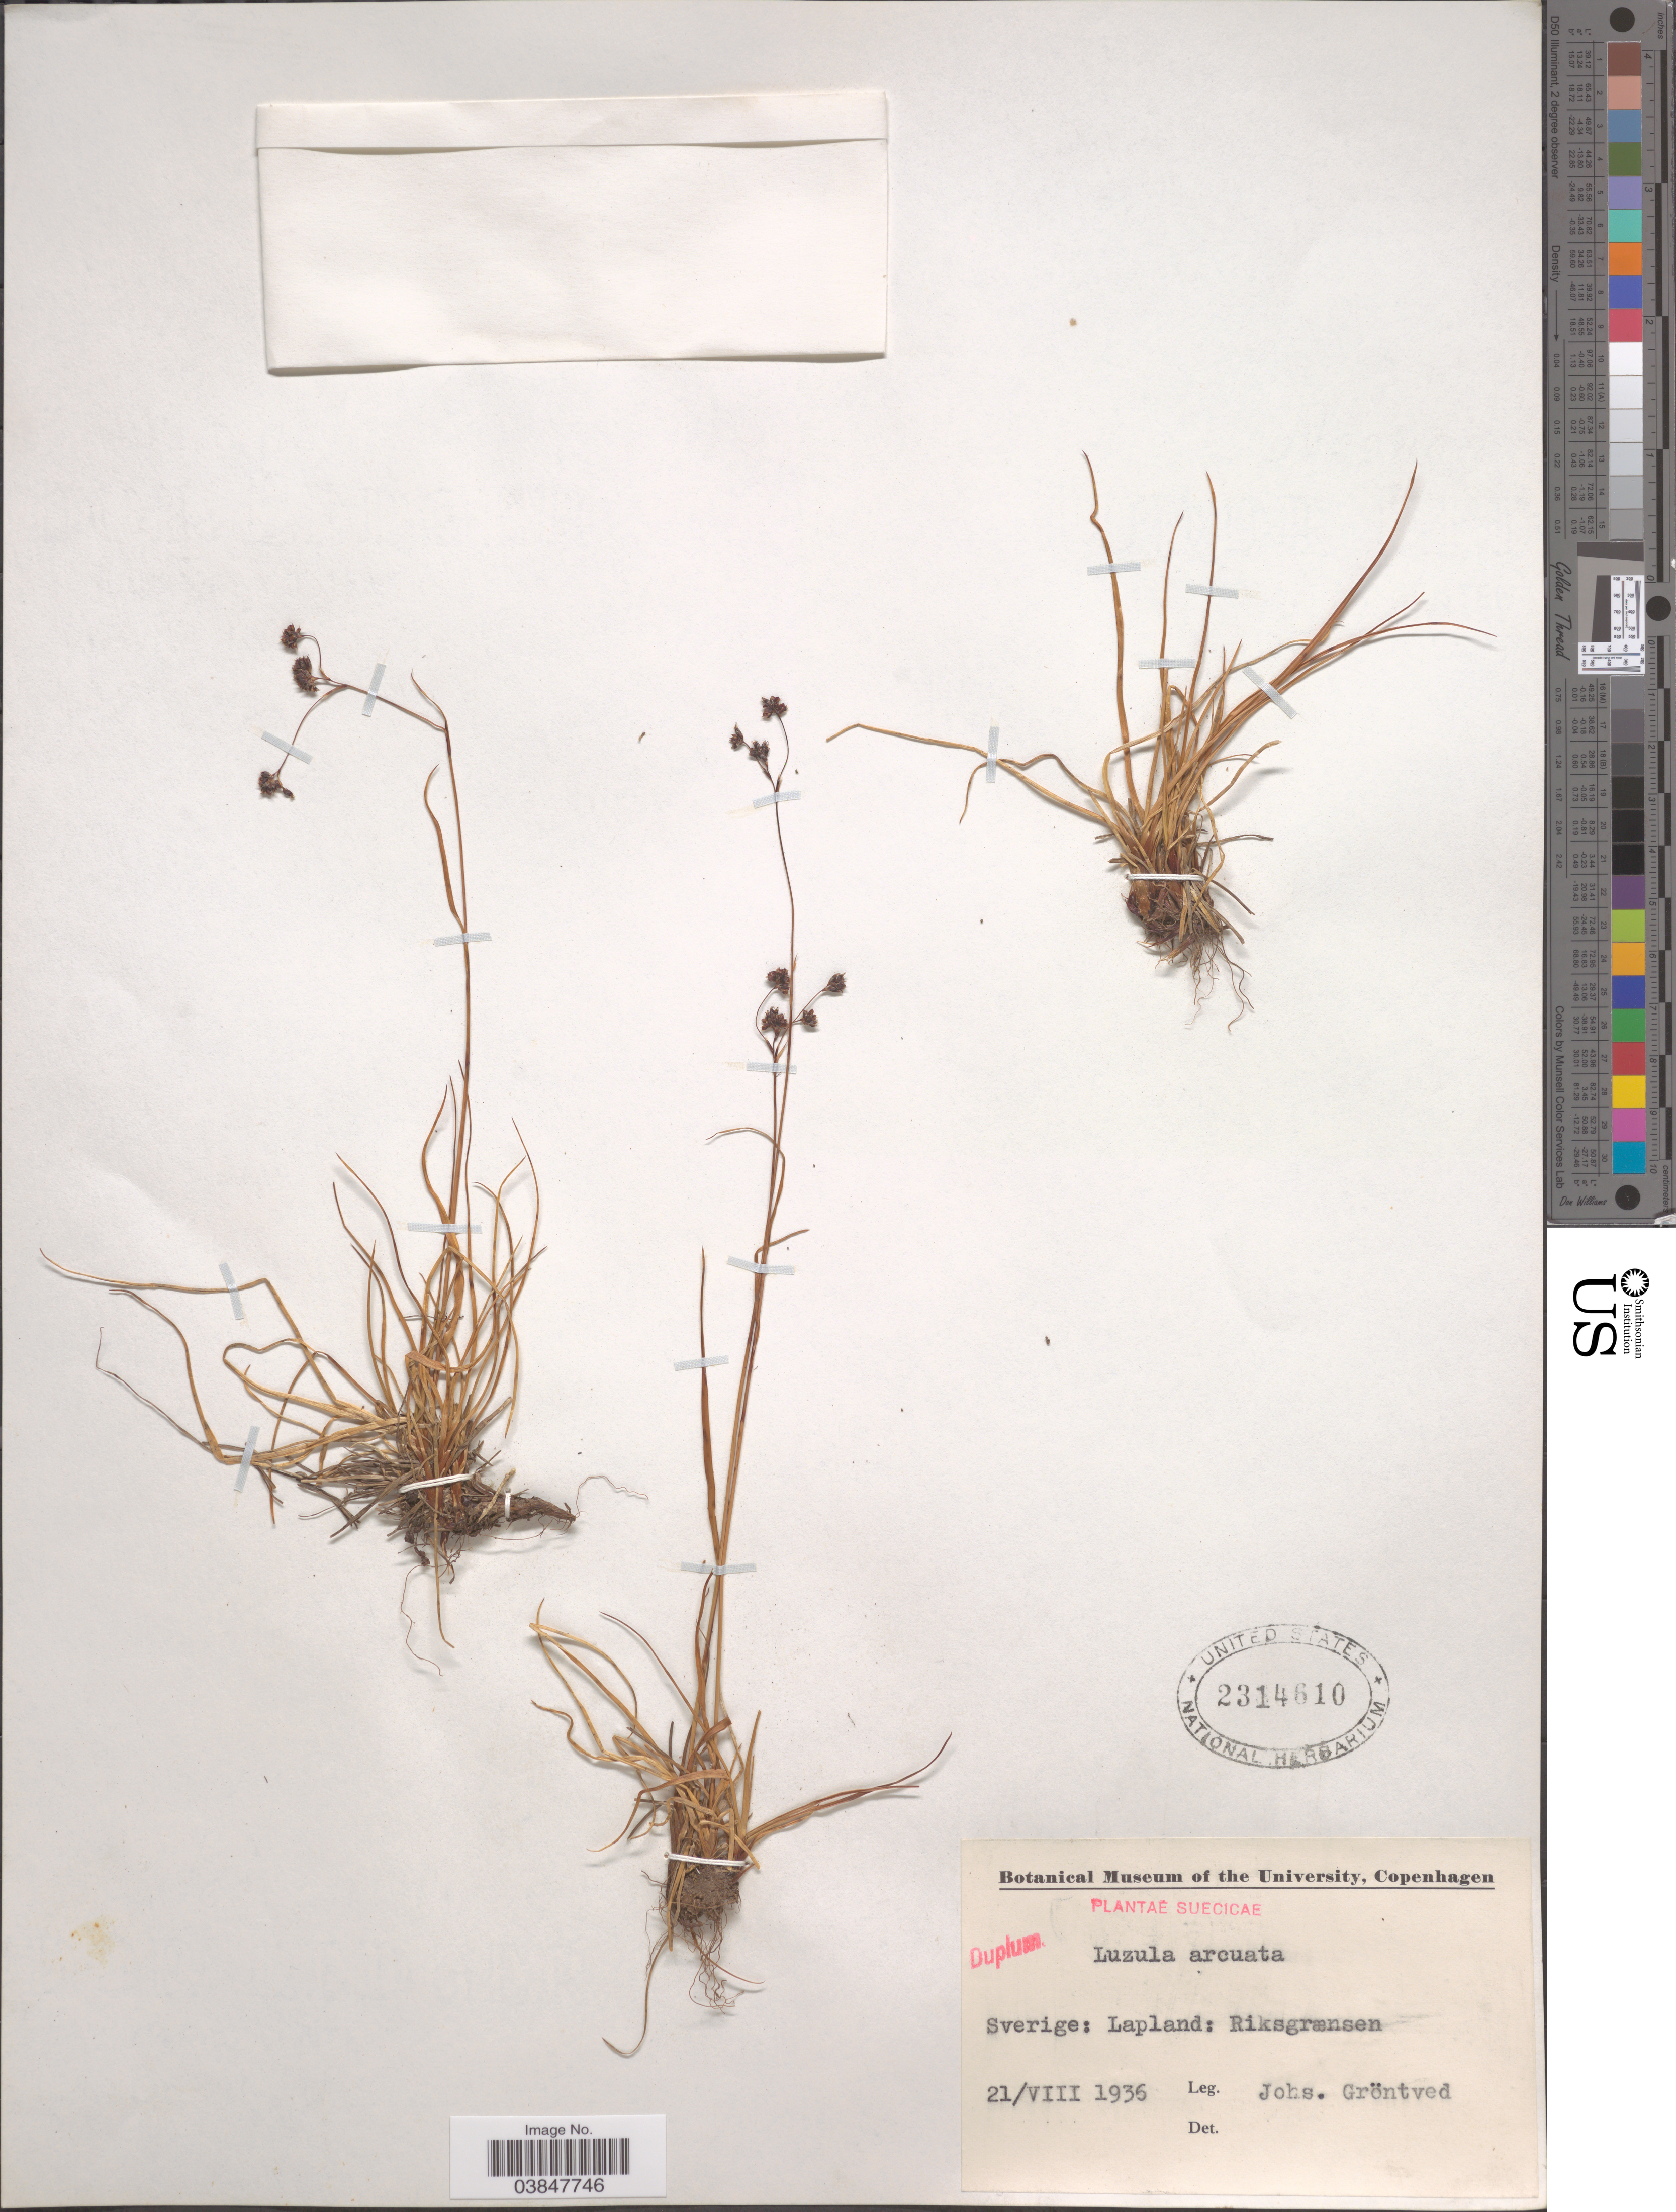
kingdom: Plantae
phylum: Tracheophyta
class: Liliopsida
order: Poales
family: Juncaceae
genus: Luzula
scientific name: Luzula arcuata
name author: (Wahlenb.) Sw.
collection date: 1936-08-21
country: Sweden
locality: Suecicae. Sverige: Lapland: Riksgrænsen.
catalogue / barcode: US 2314610